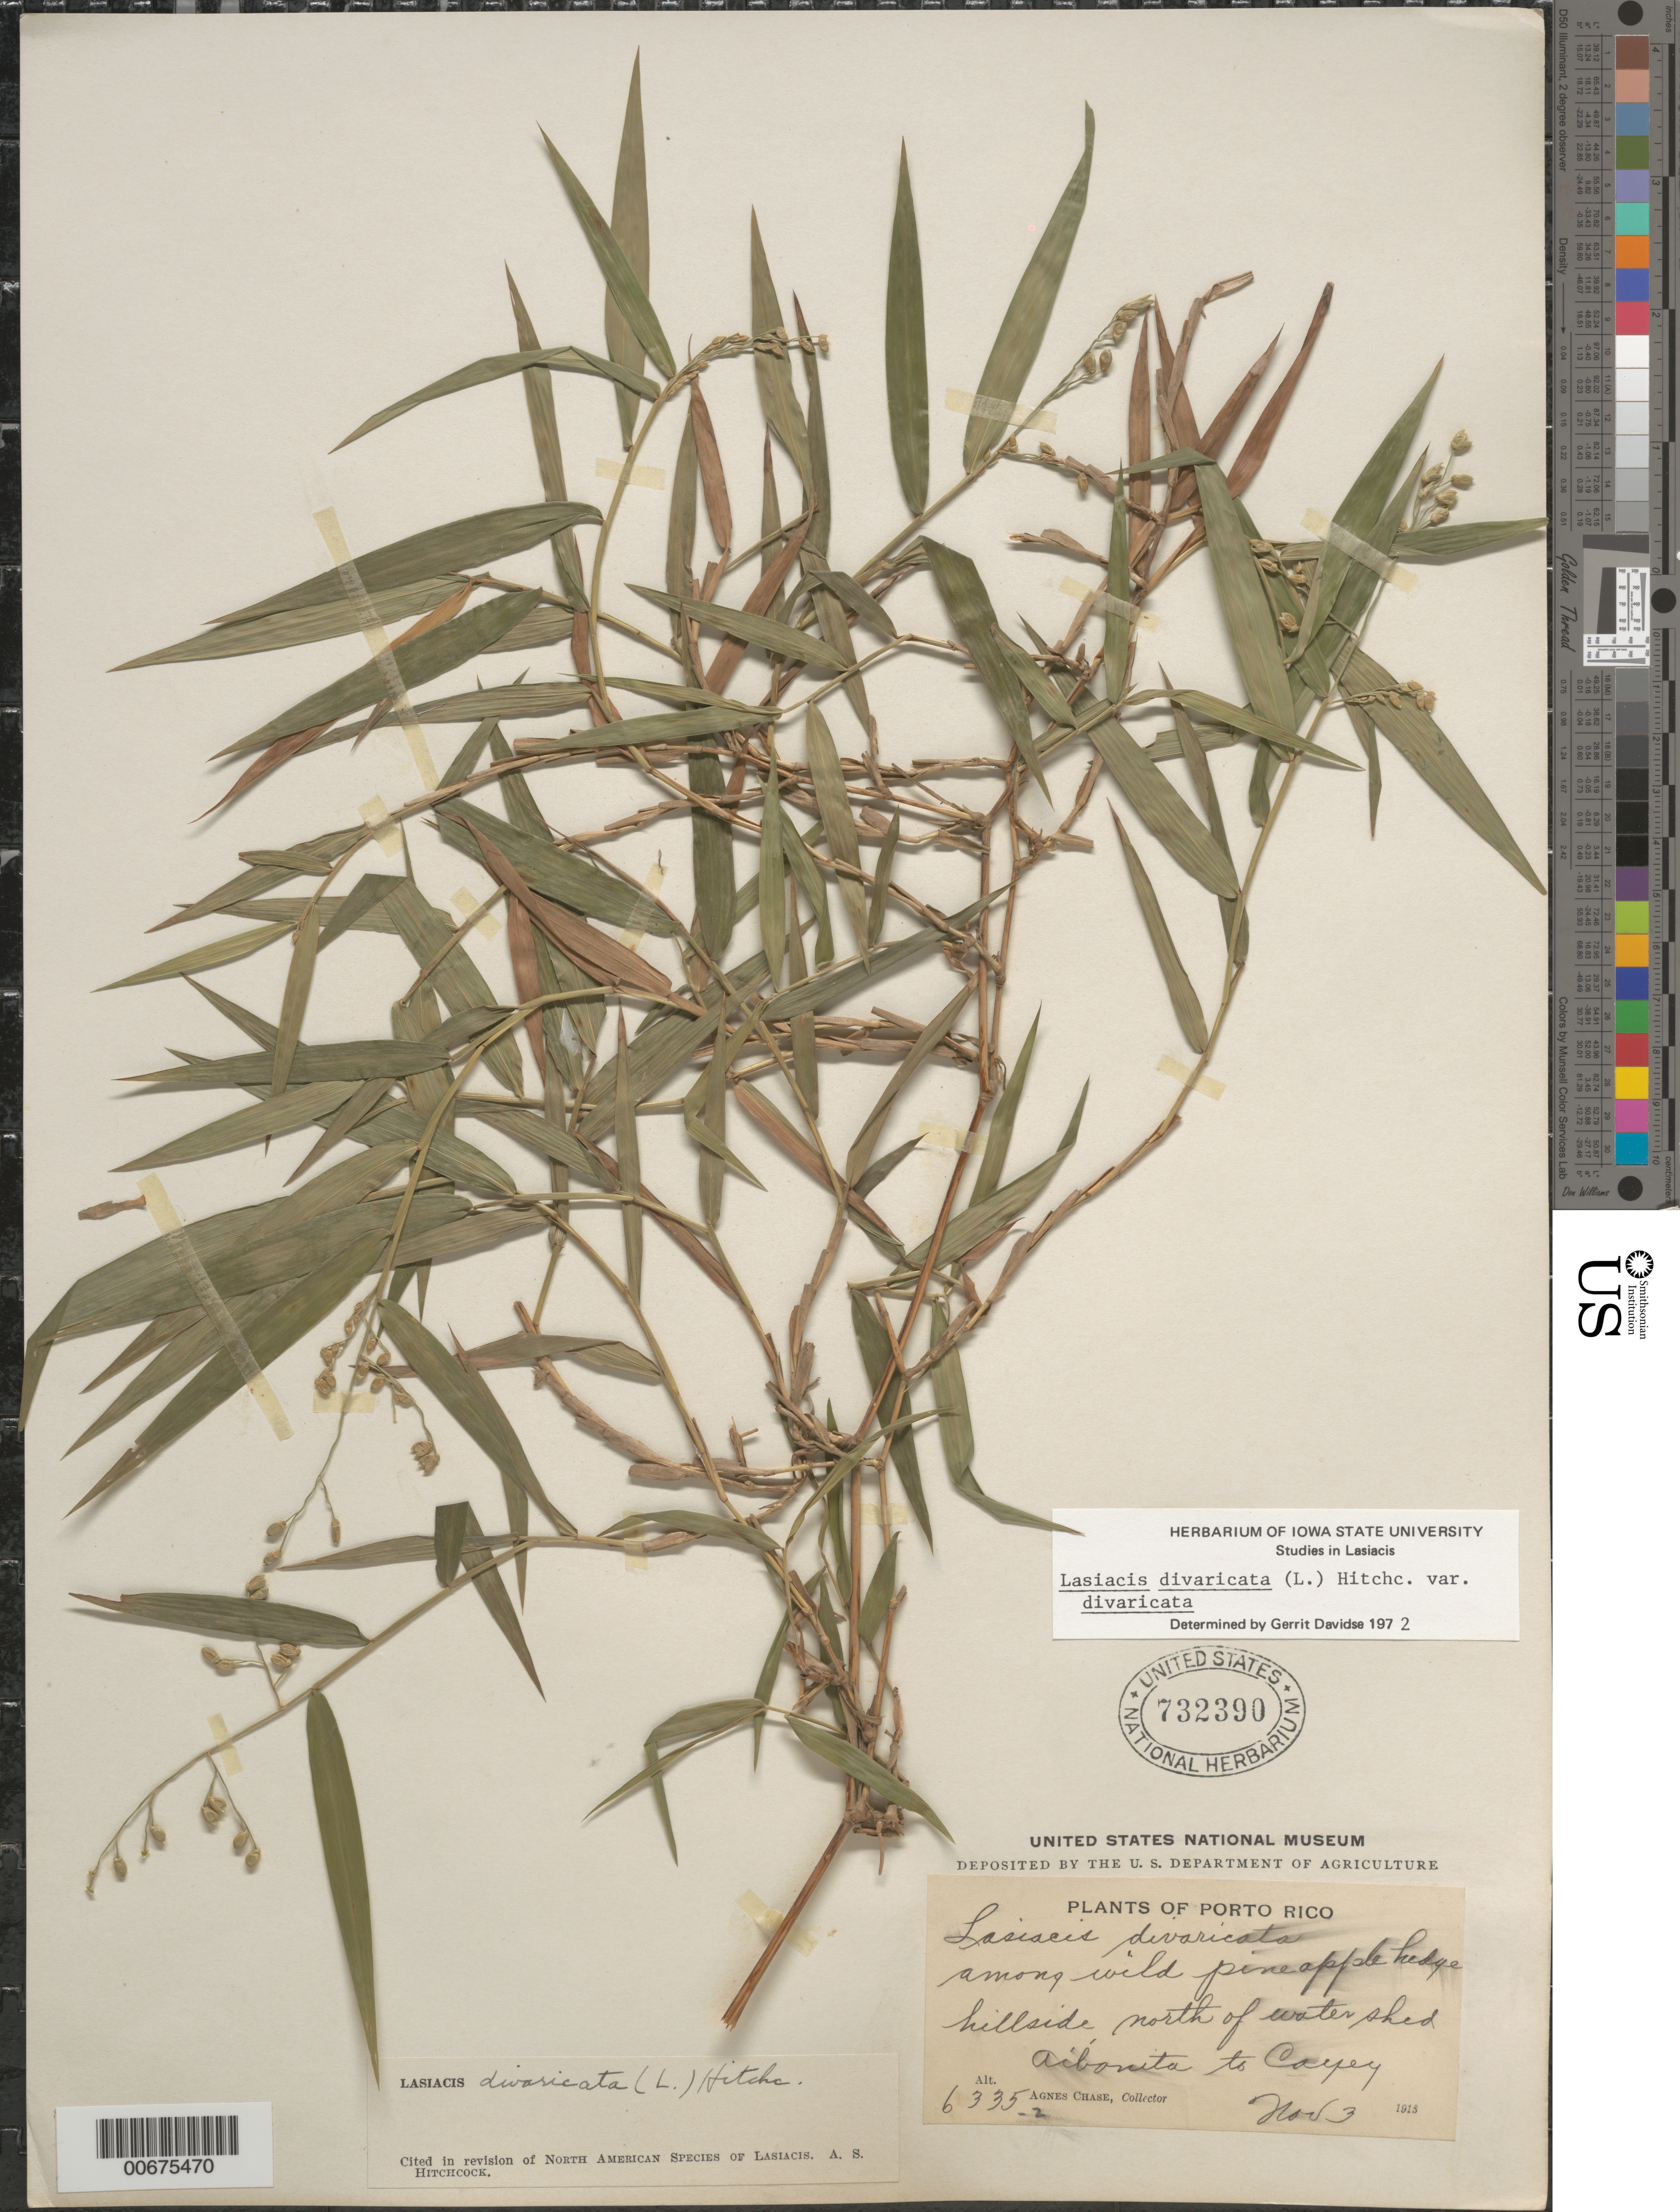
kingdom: Plantae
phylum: Tracheophyta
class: Liliopsida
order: Poales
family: Poaceae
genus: Lasiacis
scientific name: Lasiacis divaricata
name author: (L.) Hitchc.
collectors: A. Chase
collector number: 6335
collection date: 1913-11-03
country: Puerto Rico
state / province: Çayey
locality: Porto Rico. Among wild pineapple hedge hillside, north of water shed. Aibonita to Cayey.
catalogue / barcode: US 732390